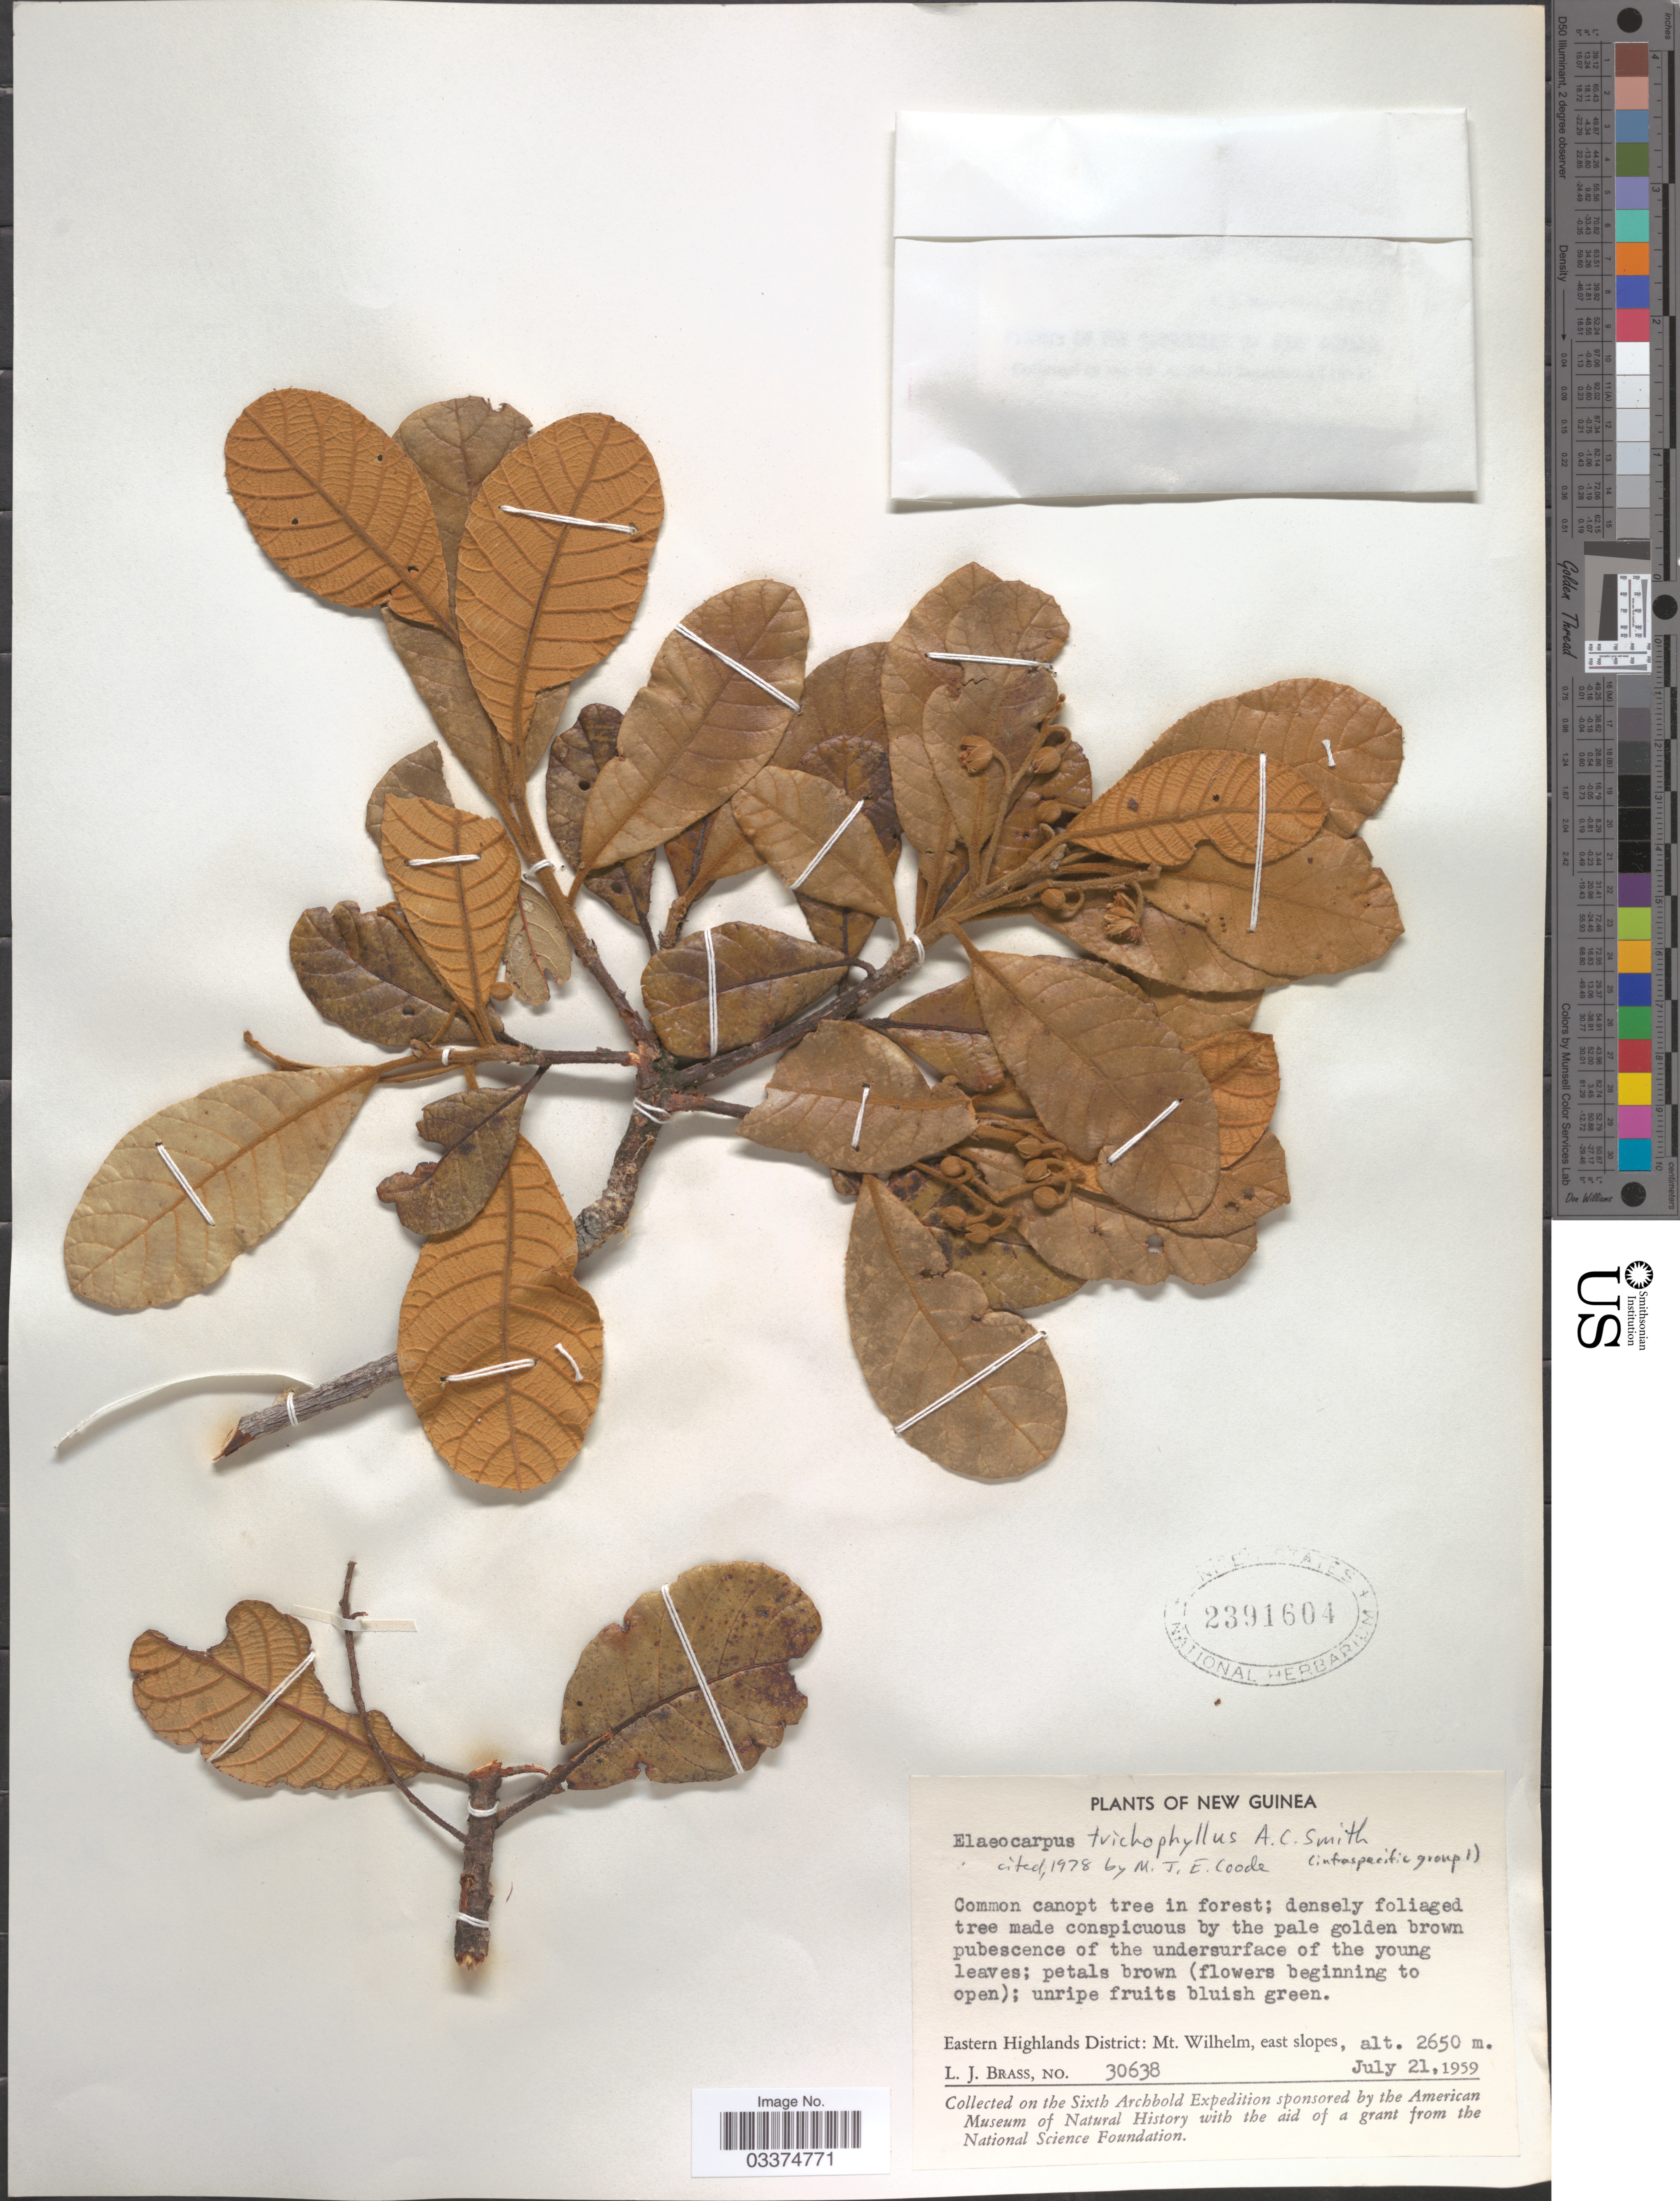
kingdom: Plantae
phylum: Tracheophyta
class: Magnoliopsida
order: Oxalidales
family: Elaeocarpaceae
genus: Elaeocarpus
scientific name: Elaeocarpus trichophyllus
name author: A.C. Sm.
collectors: L. J. Brass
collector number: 30638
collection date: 1959-07-21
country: Papua New Guinea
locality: New Guinea. Eastern Highlands District: Mt. Wilhem, east slopes.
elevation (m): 2650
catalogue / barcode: US 2391604